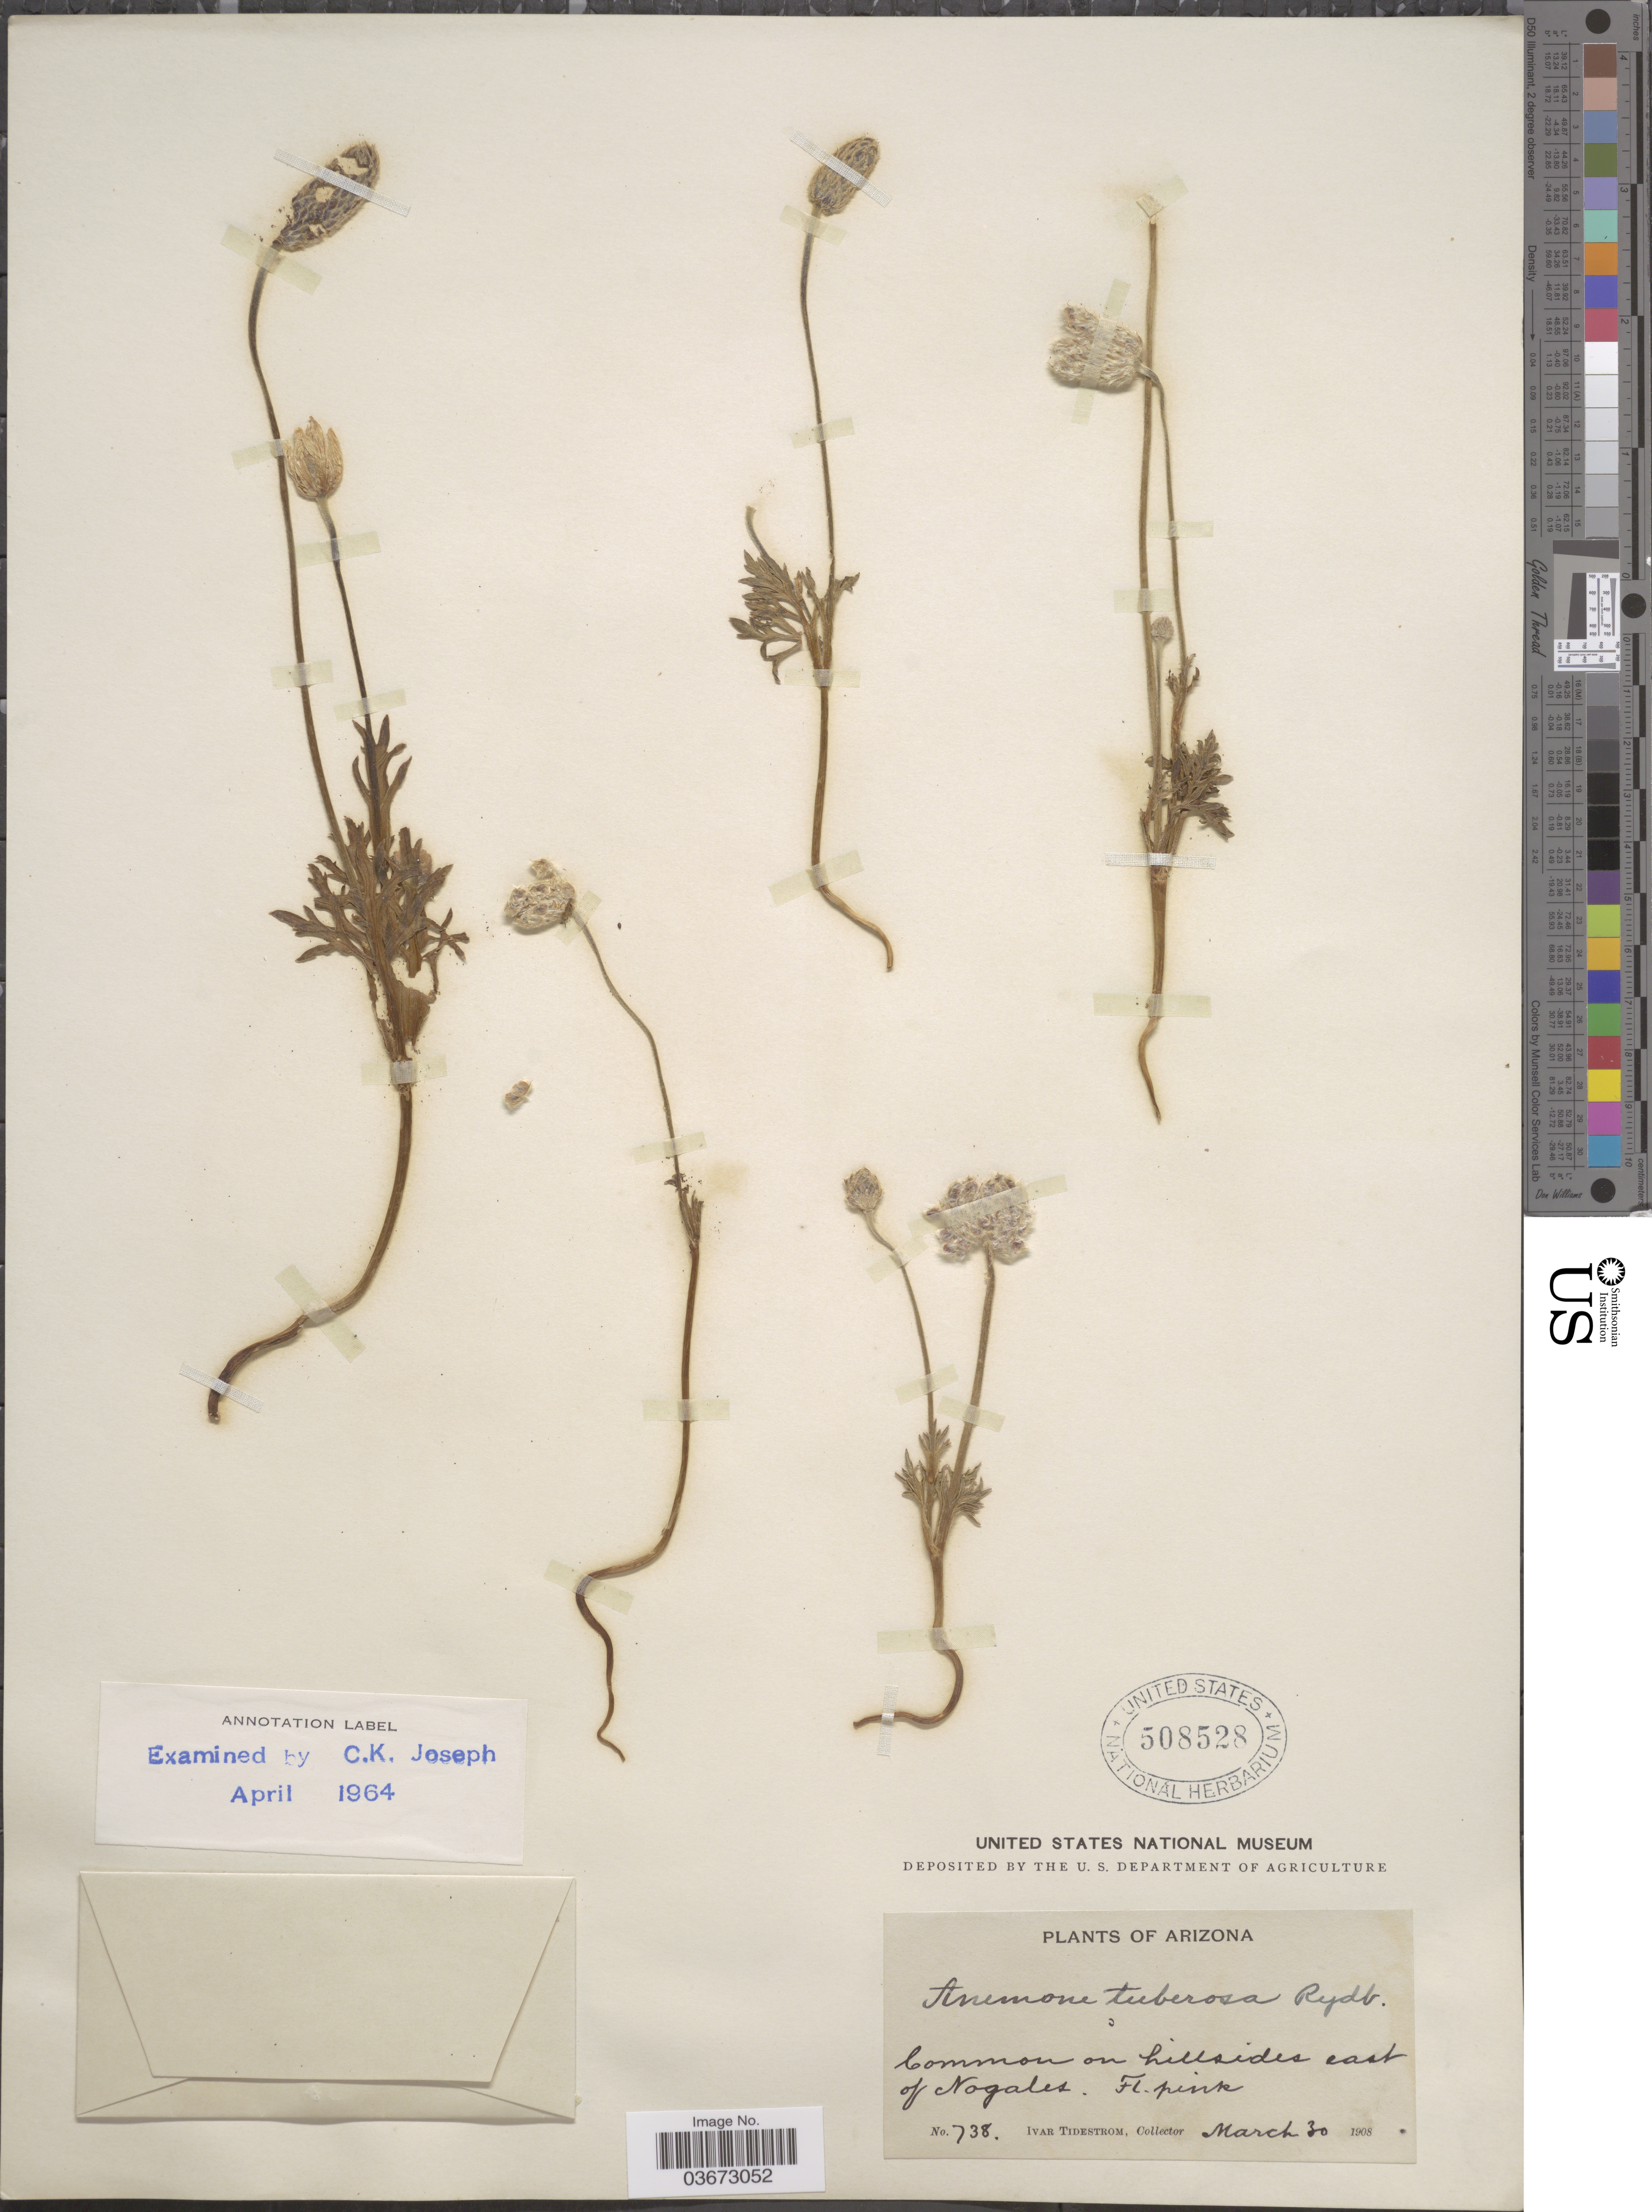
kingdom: Plantae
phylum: Tracheophyta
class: Magnoliopsida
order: Ranunculales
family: Ranunculaceae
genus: Anemone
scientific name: Anemone tuberosa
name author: Rydb.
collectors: I. F. Tidestrom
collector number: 738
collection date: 1908-03-30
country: United States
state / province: Arizona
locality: Common on hillsides east of Nogales.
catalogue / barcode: US 508528